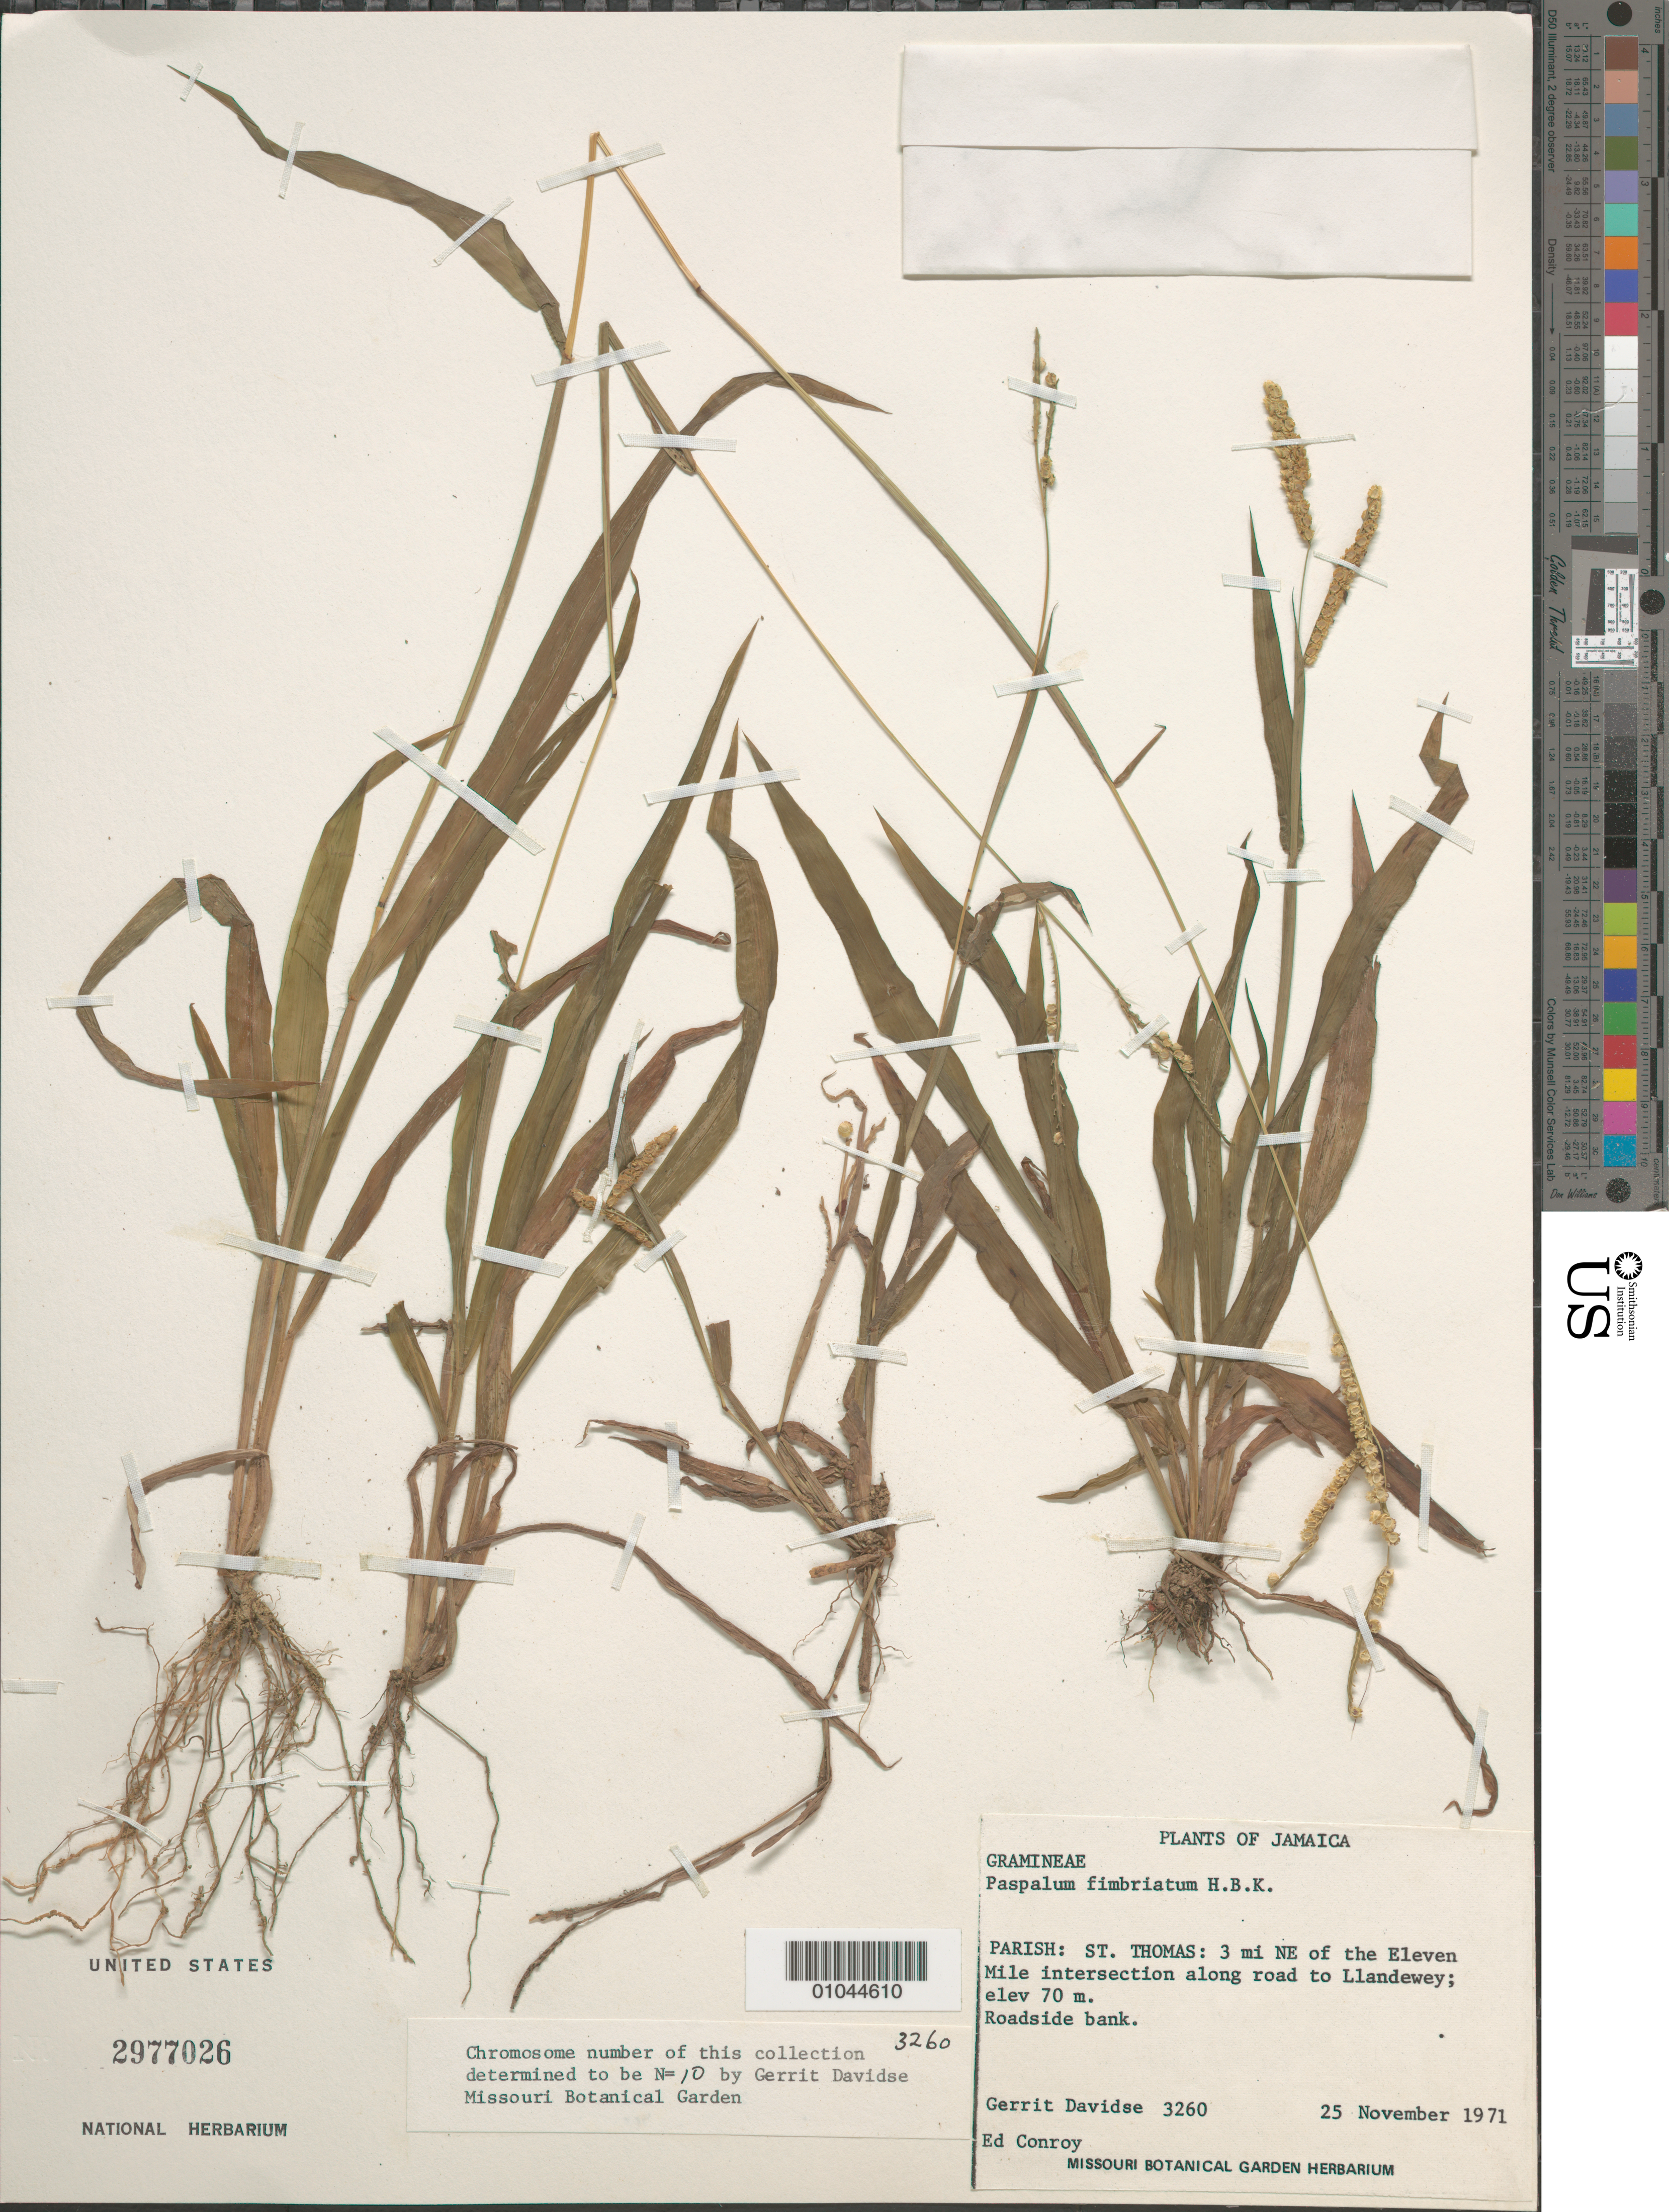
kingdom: Plantae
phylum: Tracheophyta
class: Liliopsida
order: Poales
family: Poaceae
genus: Paspalum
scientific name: Paspalum fimbriatum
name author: Kunth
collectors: G. Davidse & E. Conroy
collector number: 3260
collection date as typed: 25 Nov 1971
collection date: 1971-11-25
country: Jamaica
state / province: Saint Thomas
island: Jamaica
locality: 3 mi NE of the Eleven Mile intersection along road to Llandewey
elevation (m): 70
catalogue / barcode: US 2977026